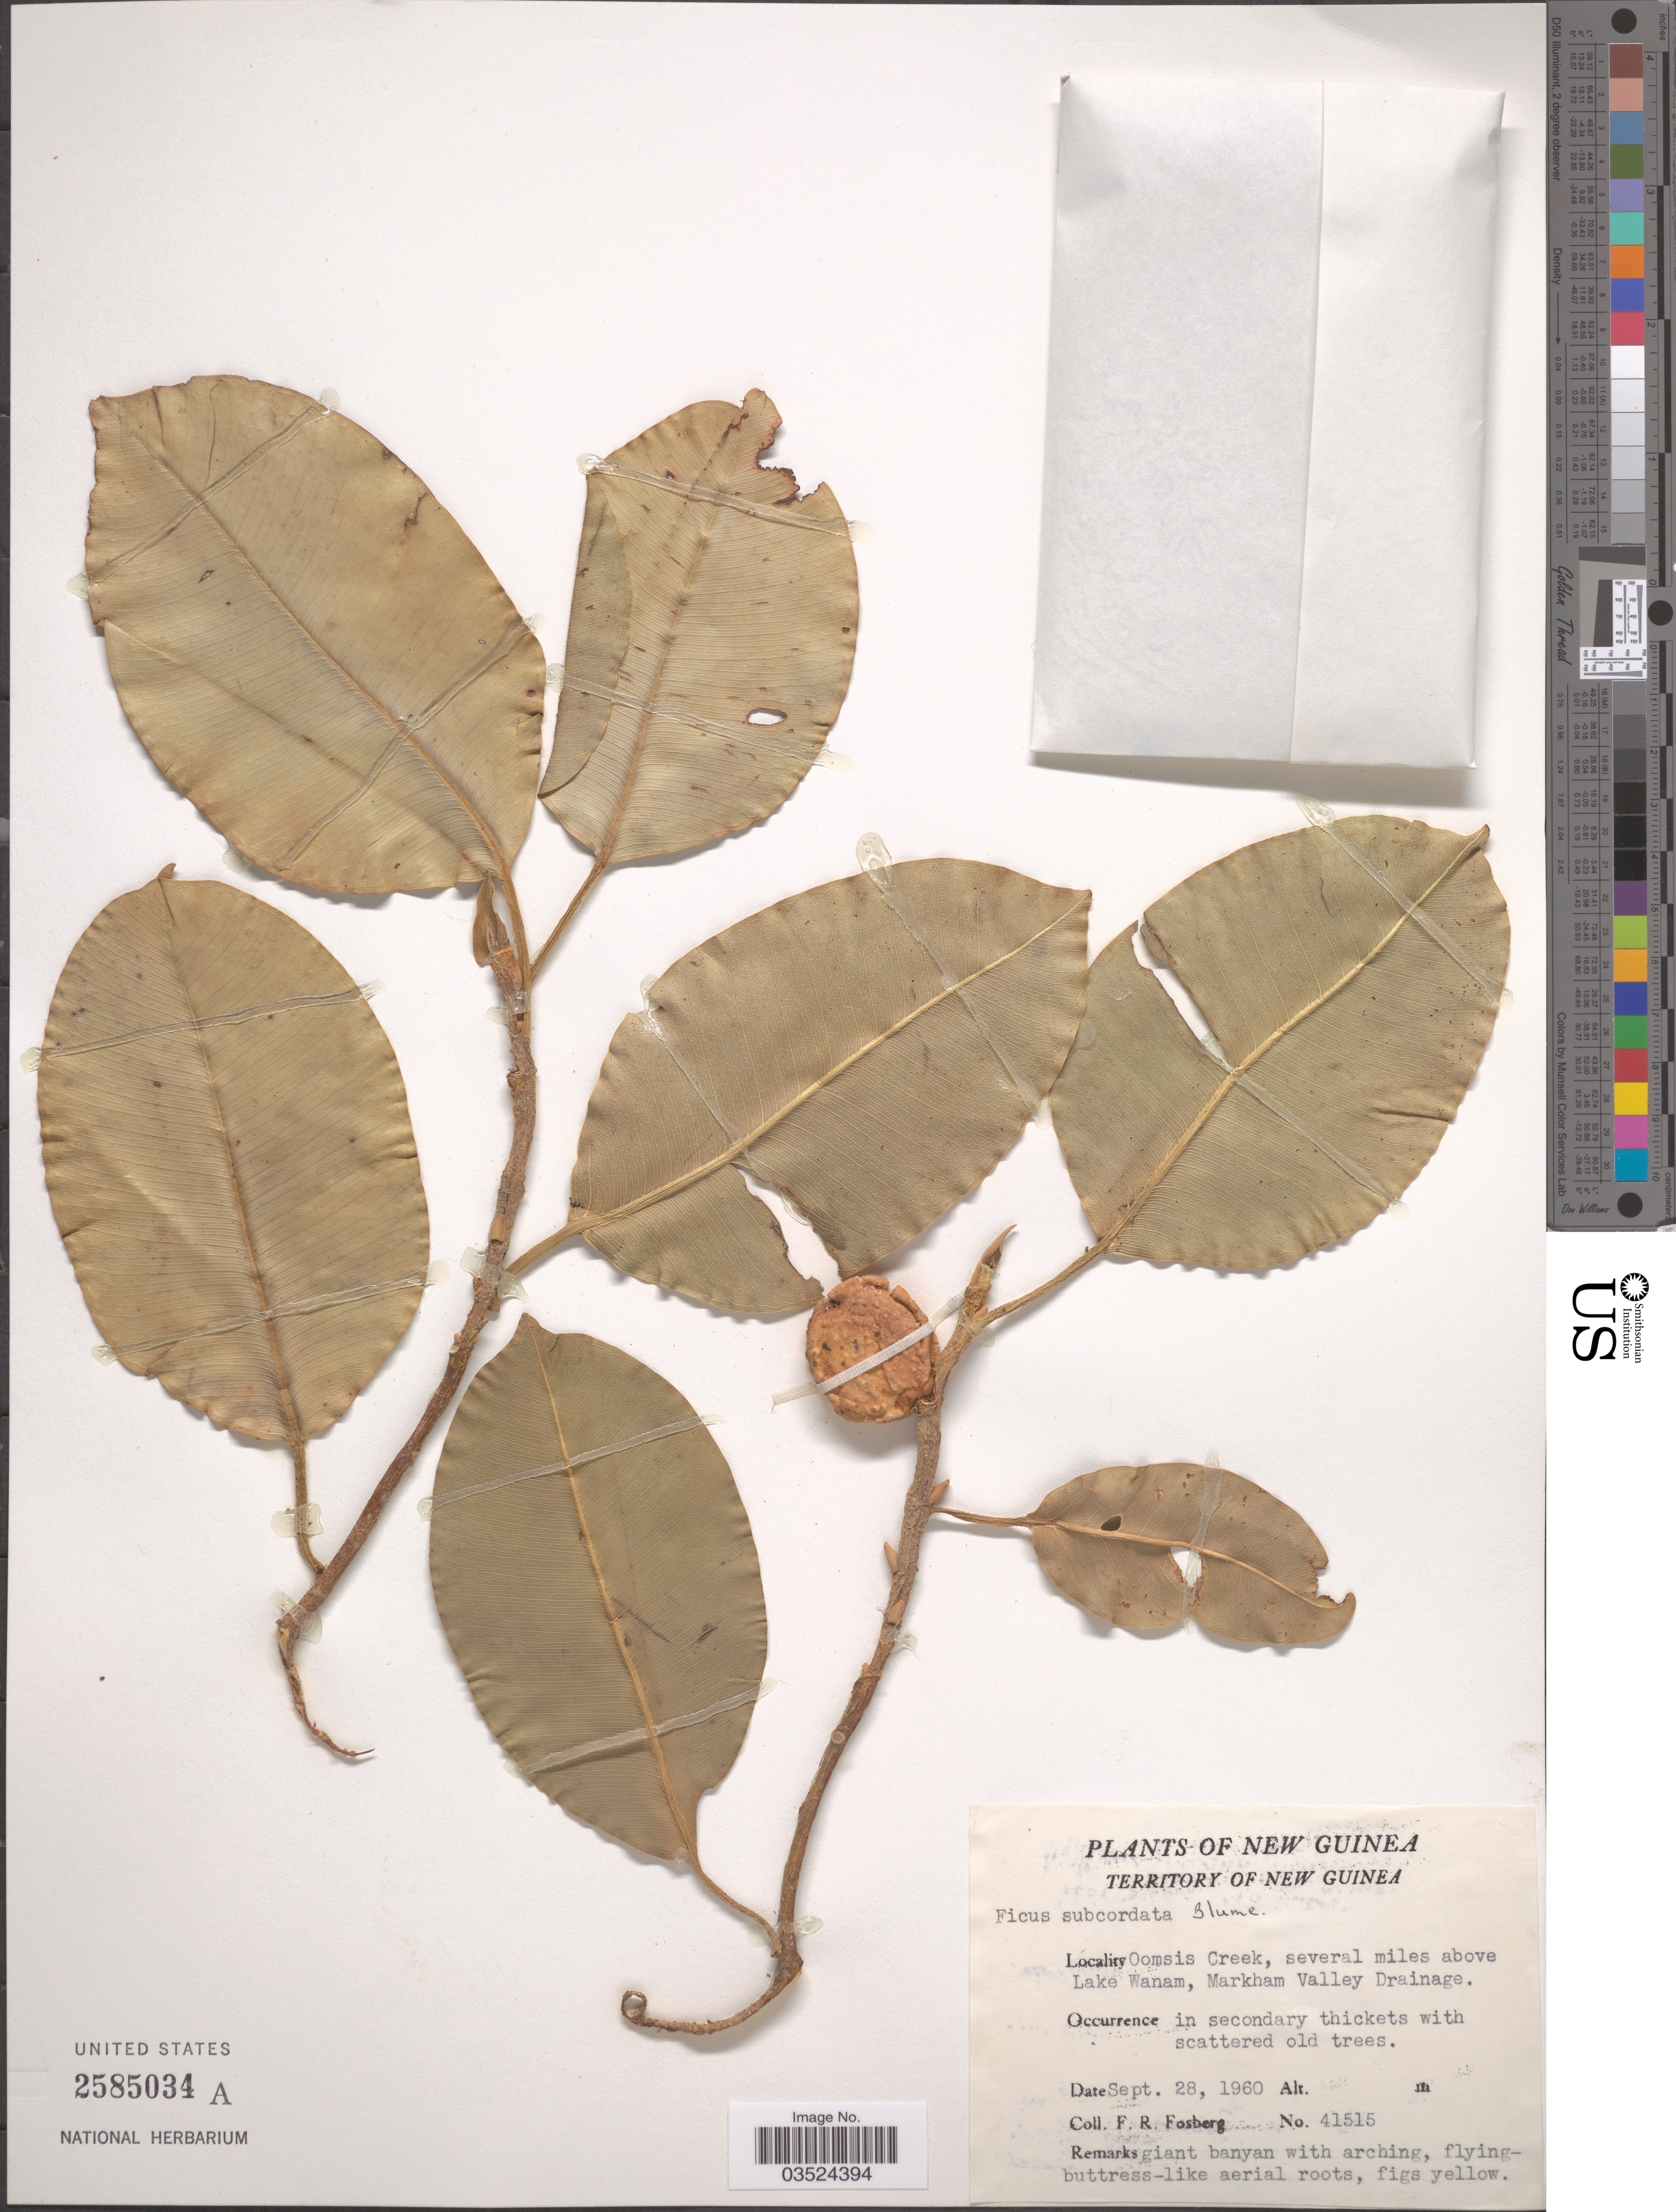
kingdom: Plantae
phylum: Tracheophyta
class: Magnoliopsida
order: Rosales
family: Moraceae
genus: Ficus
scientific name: Ficus subcordata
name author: Blume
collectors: F. R. Fosberg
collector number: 41515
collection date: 1960-09-28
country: Papua New Guinea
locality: New Guinea. Territory of New Guinea. Oomsis Creek, several miles above Lake Wanam, Markham Valley Drainage.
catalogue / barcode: US 2585034A